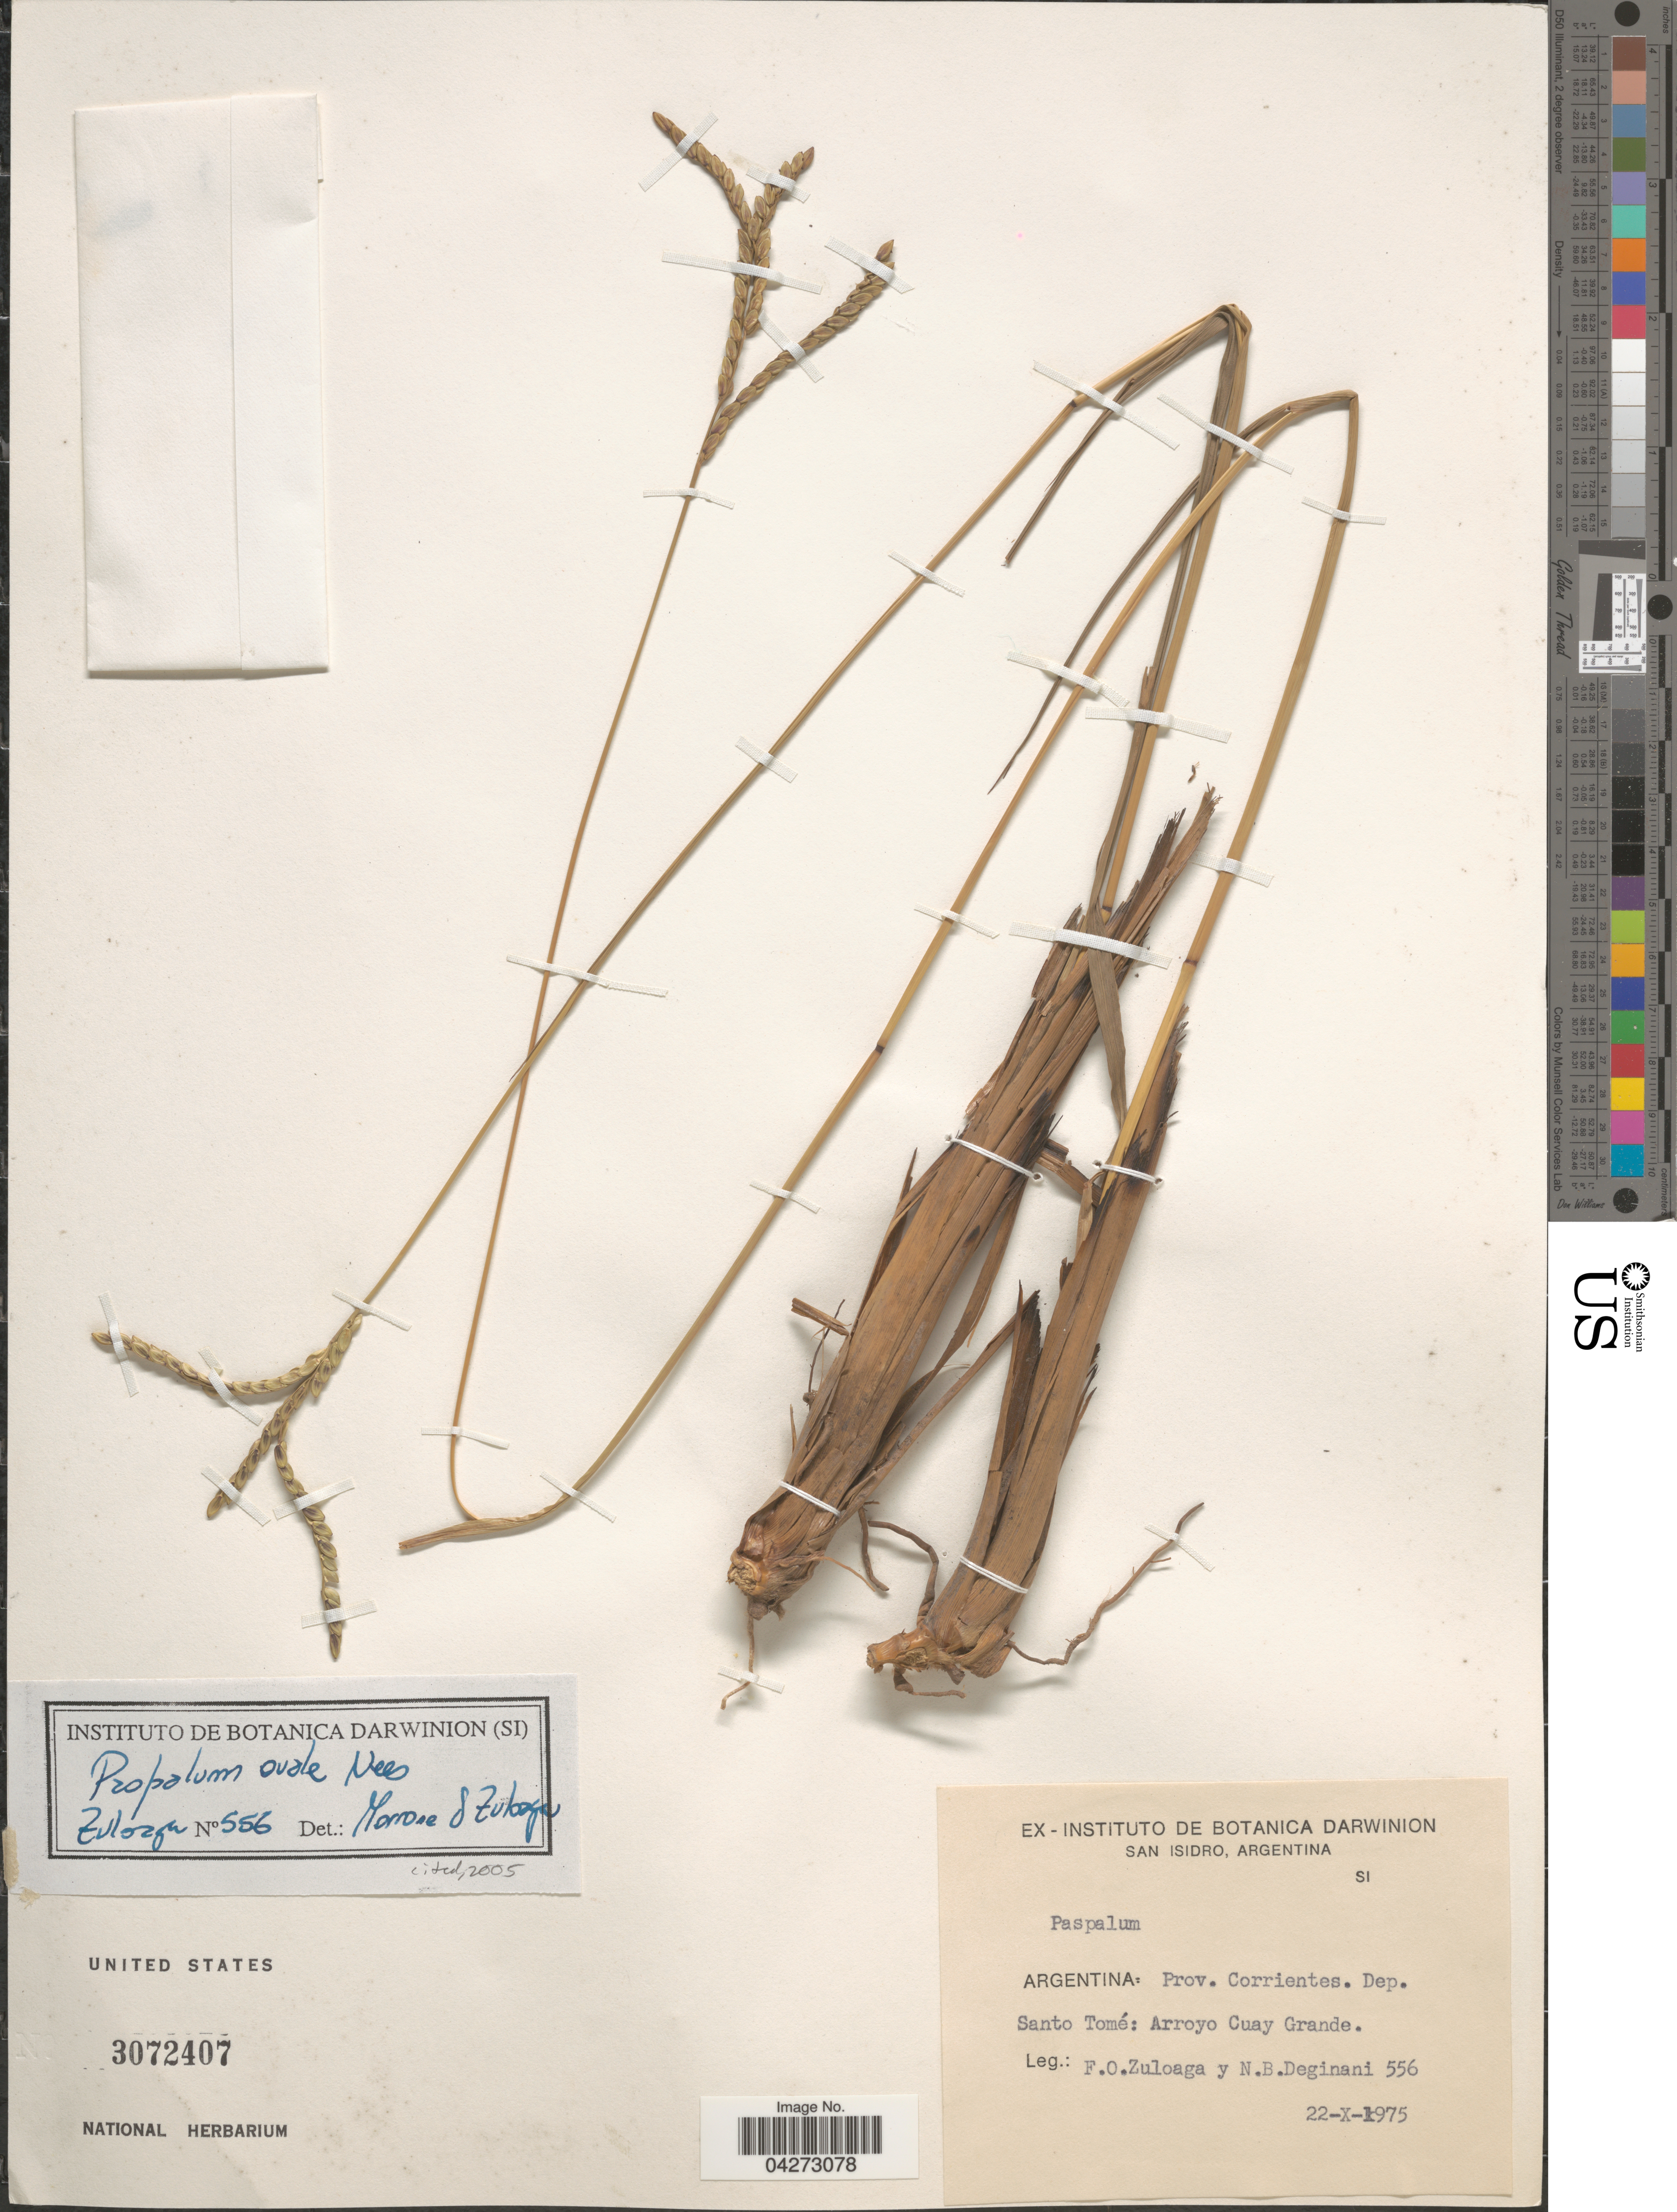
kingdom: Plantae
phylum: Tracheophyta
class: Liliopsida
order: Poales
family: Poaceae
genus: Paspalum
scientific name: Paspalum ovale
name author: Nees ex Steud.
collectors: F. O. Zuloaga & N. Deginani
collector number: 556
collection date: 1975-10-22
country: Argentina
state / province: Corrientes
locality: Dep. Santo Tomé: Arroyo Cuay Grande.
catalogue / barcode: US 3072407